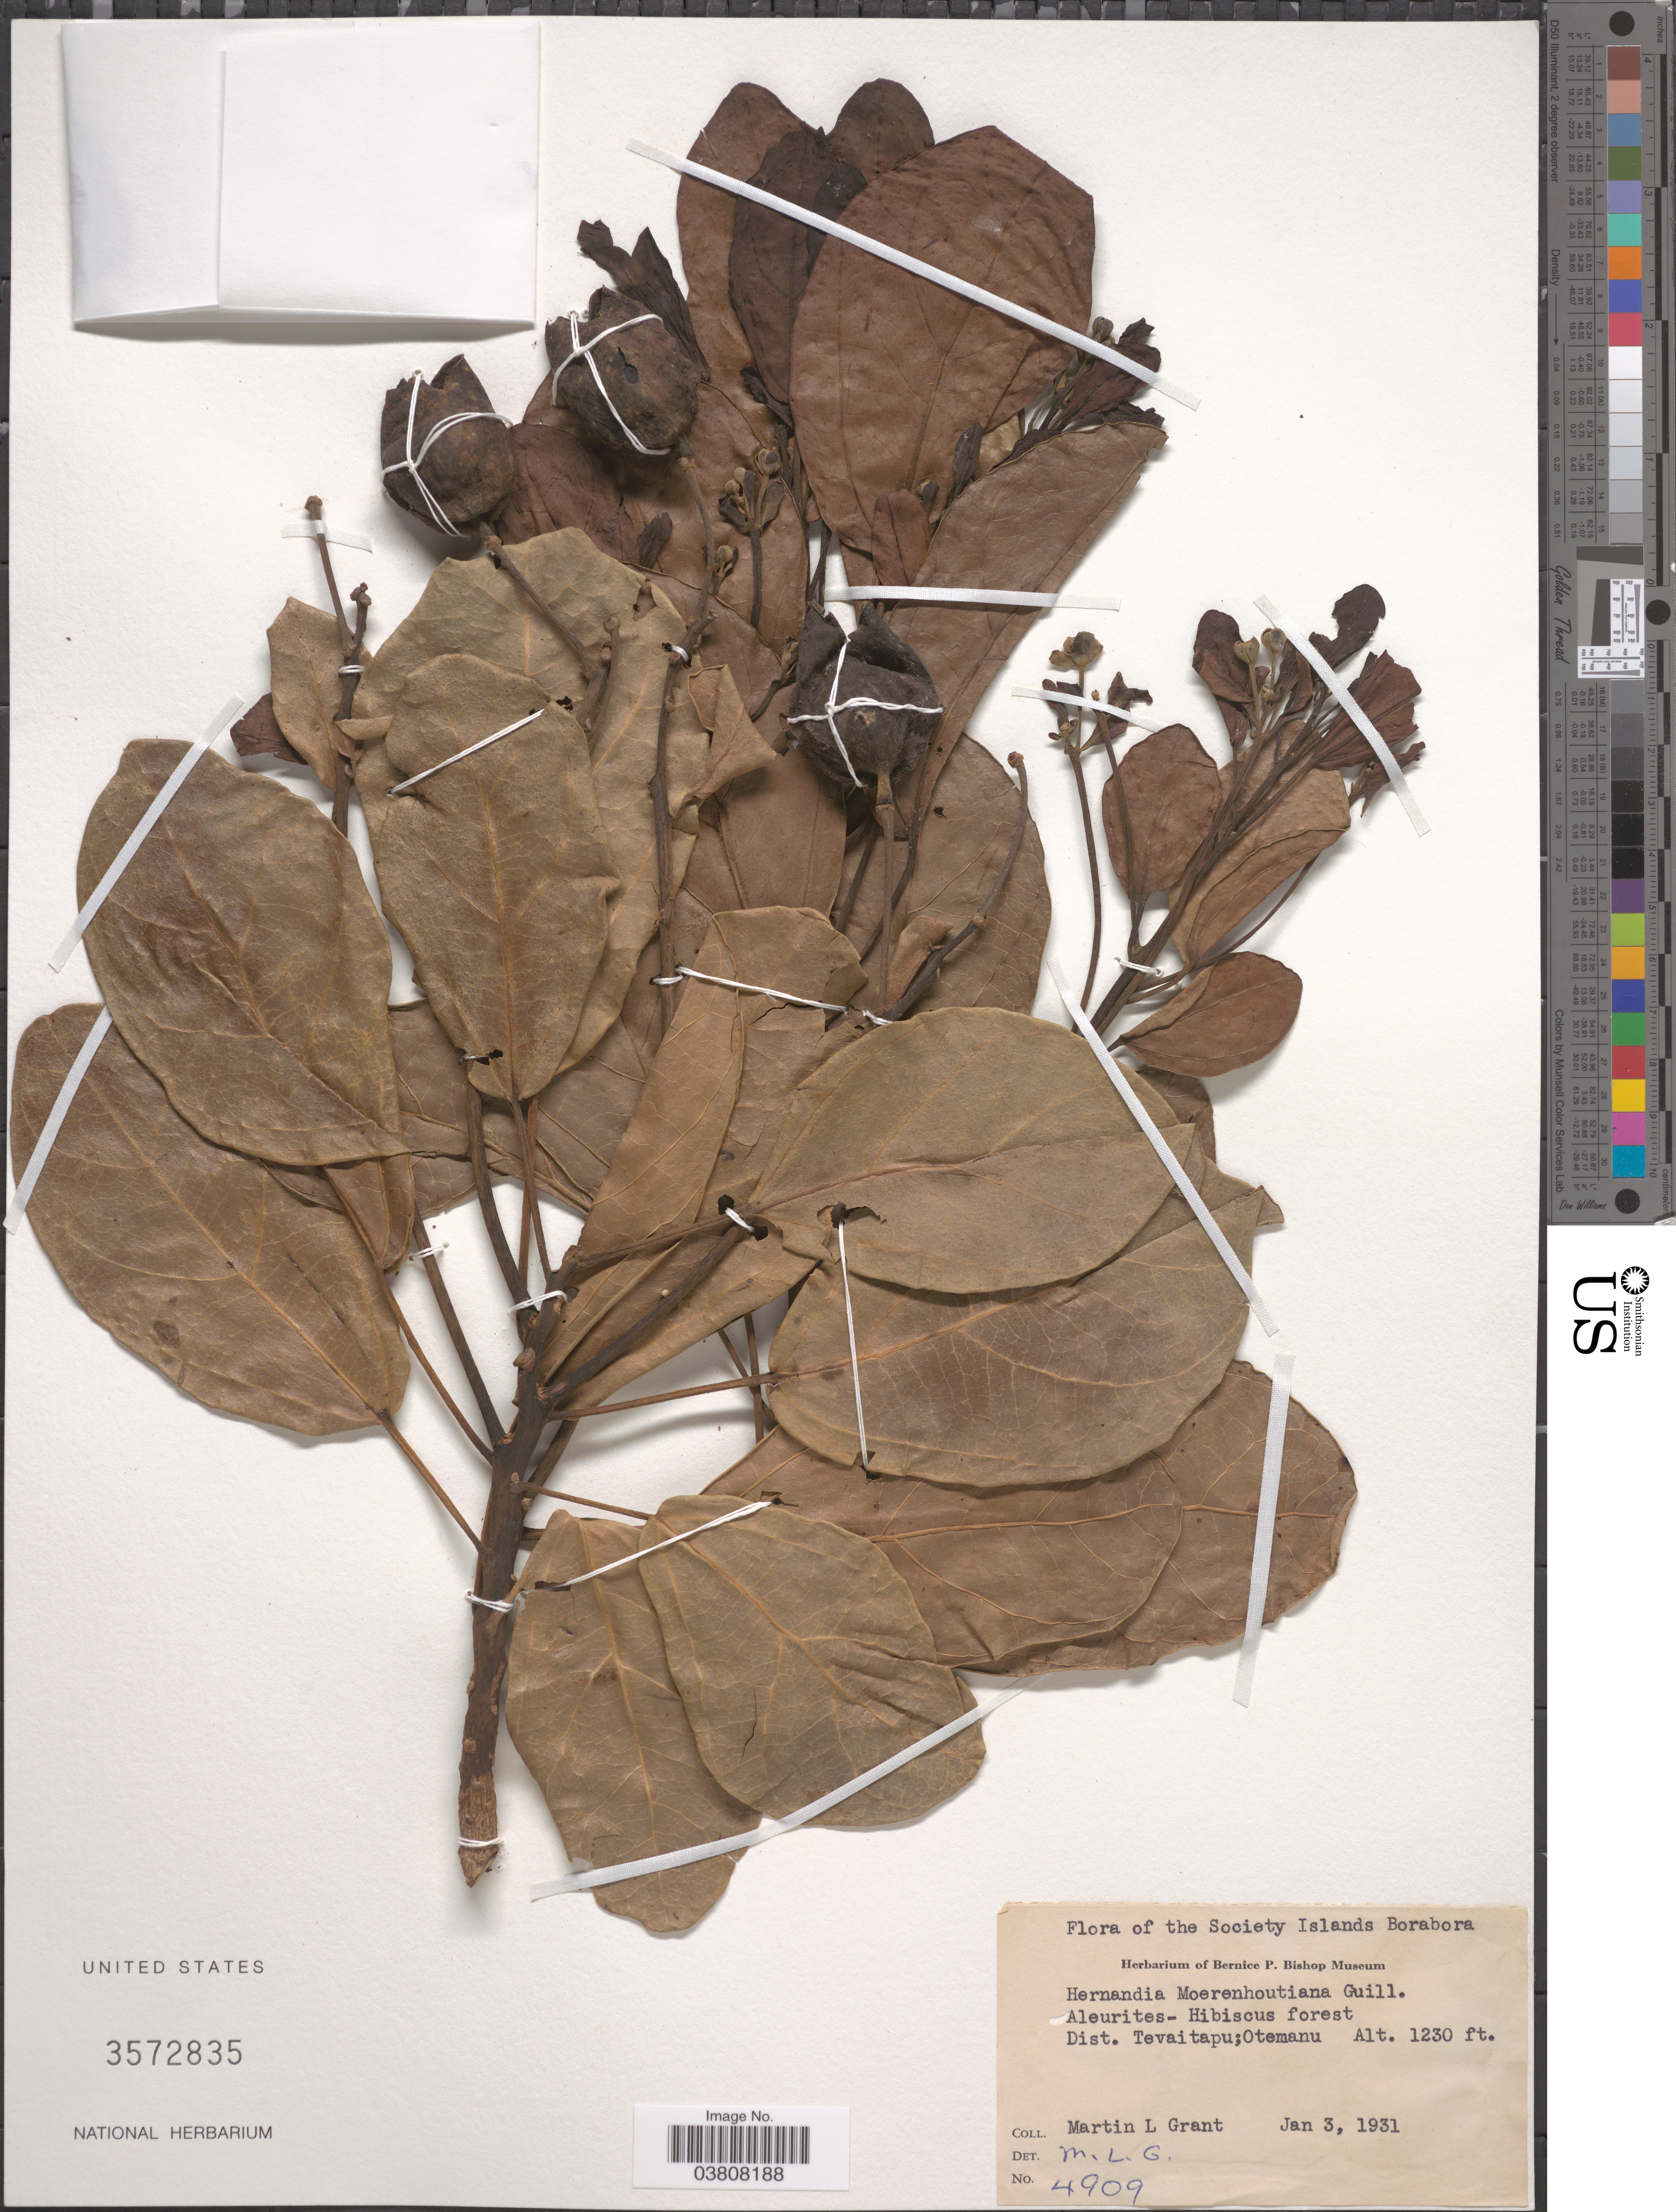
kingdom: Plantae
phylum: Tracheophyta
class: Magnoliopsida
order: Laurales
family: Hernandiaceae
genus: Hernandia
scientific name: Hernandia moerenhoutiana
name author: Guill.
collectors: M. L. Grant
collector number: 4909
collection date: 1931-01-03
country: French Polynesia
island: Bora Bora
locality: The Society Islands. Borabora. Dist. Tevaitapu; Otemanu.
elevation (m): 375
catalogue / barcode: US 3572835